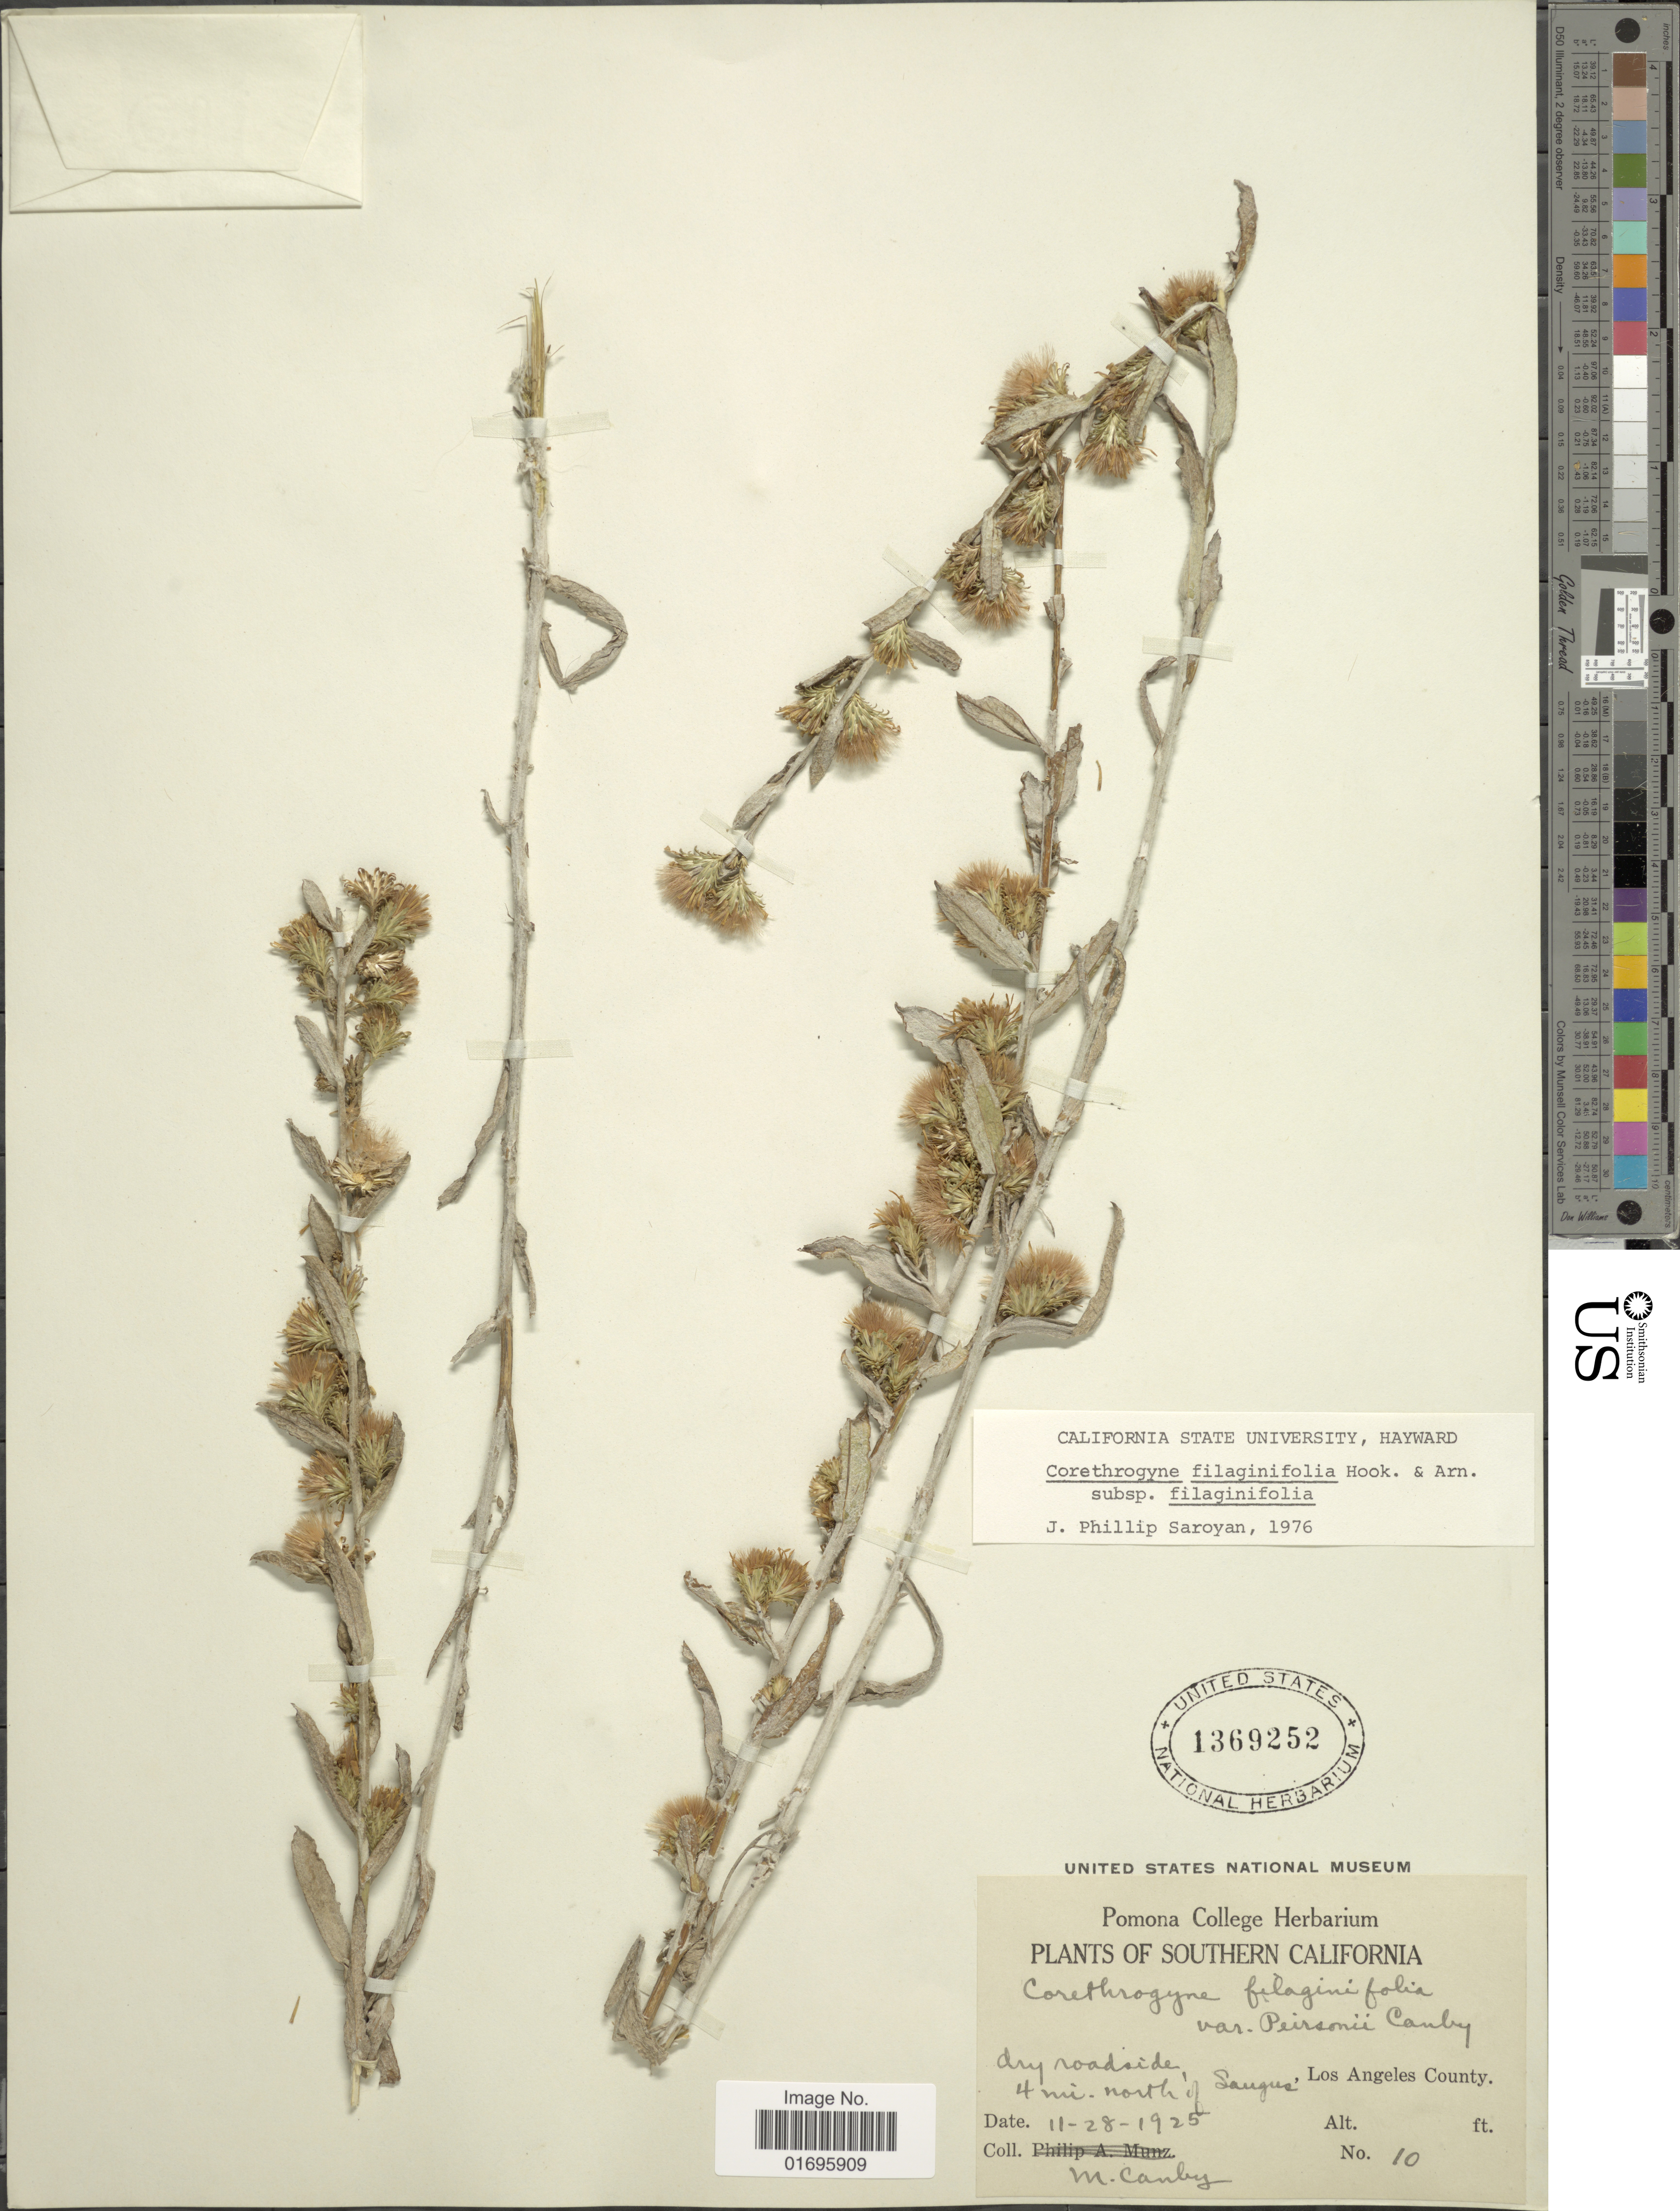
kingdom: Plantae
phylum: Tracheophyta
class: Magnoliopsida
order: Asterales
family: Asteraceae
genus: Corethrogyne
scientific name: Corethrogyne filaginifolia var. filaginifolia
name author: (Hook.) Nutt.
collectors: W. Canby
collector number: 10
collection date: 1925-11-28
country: United States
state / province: California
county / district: Los Angeles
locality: Southern California. Dry roadside, 4 mi. north of Sangus, Los Angeles County